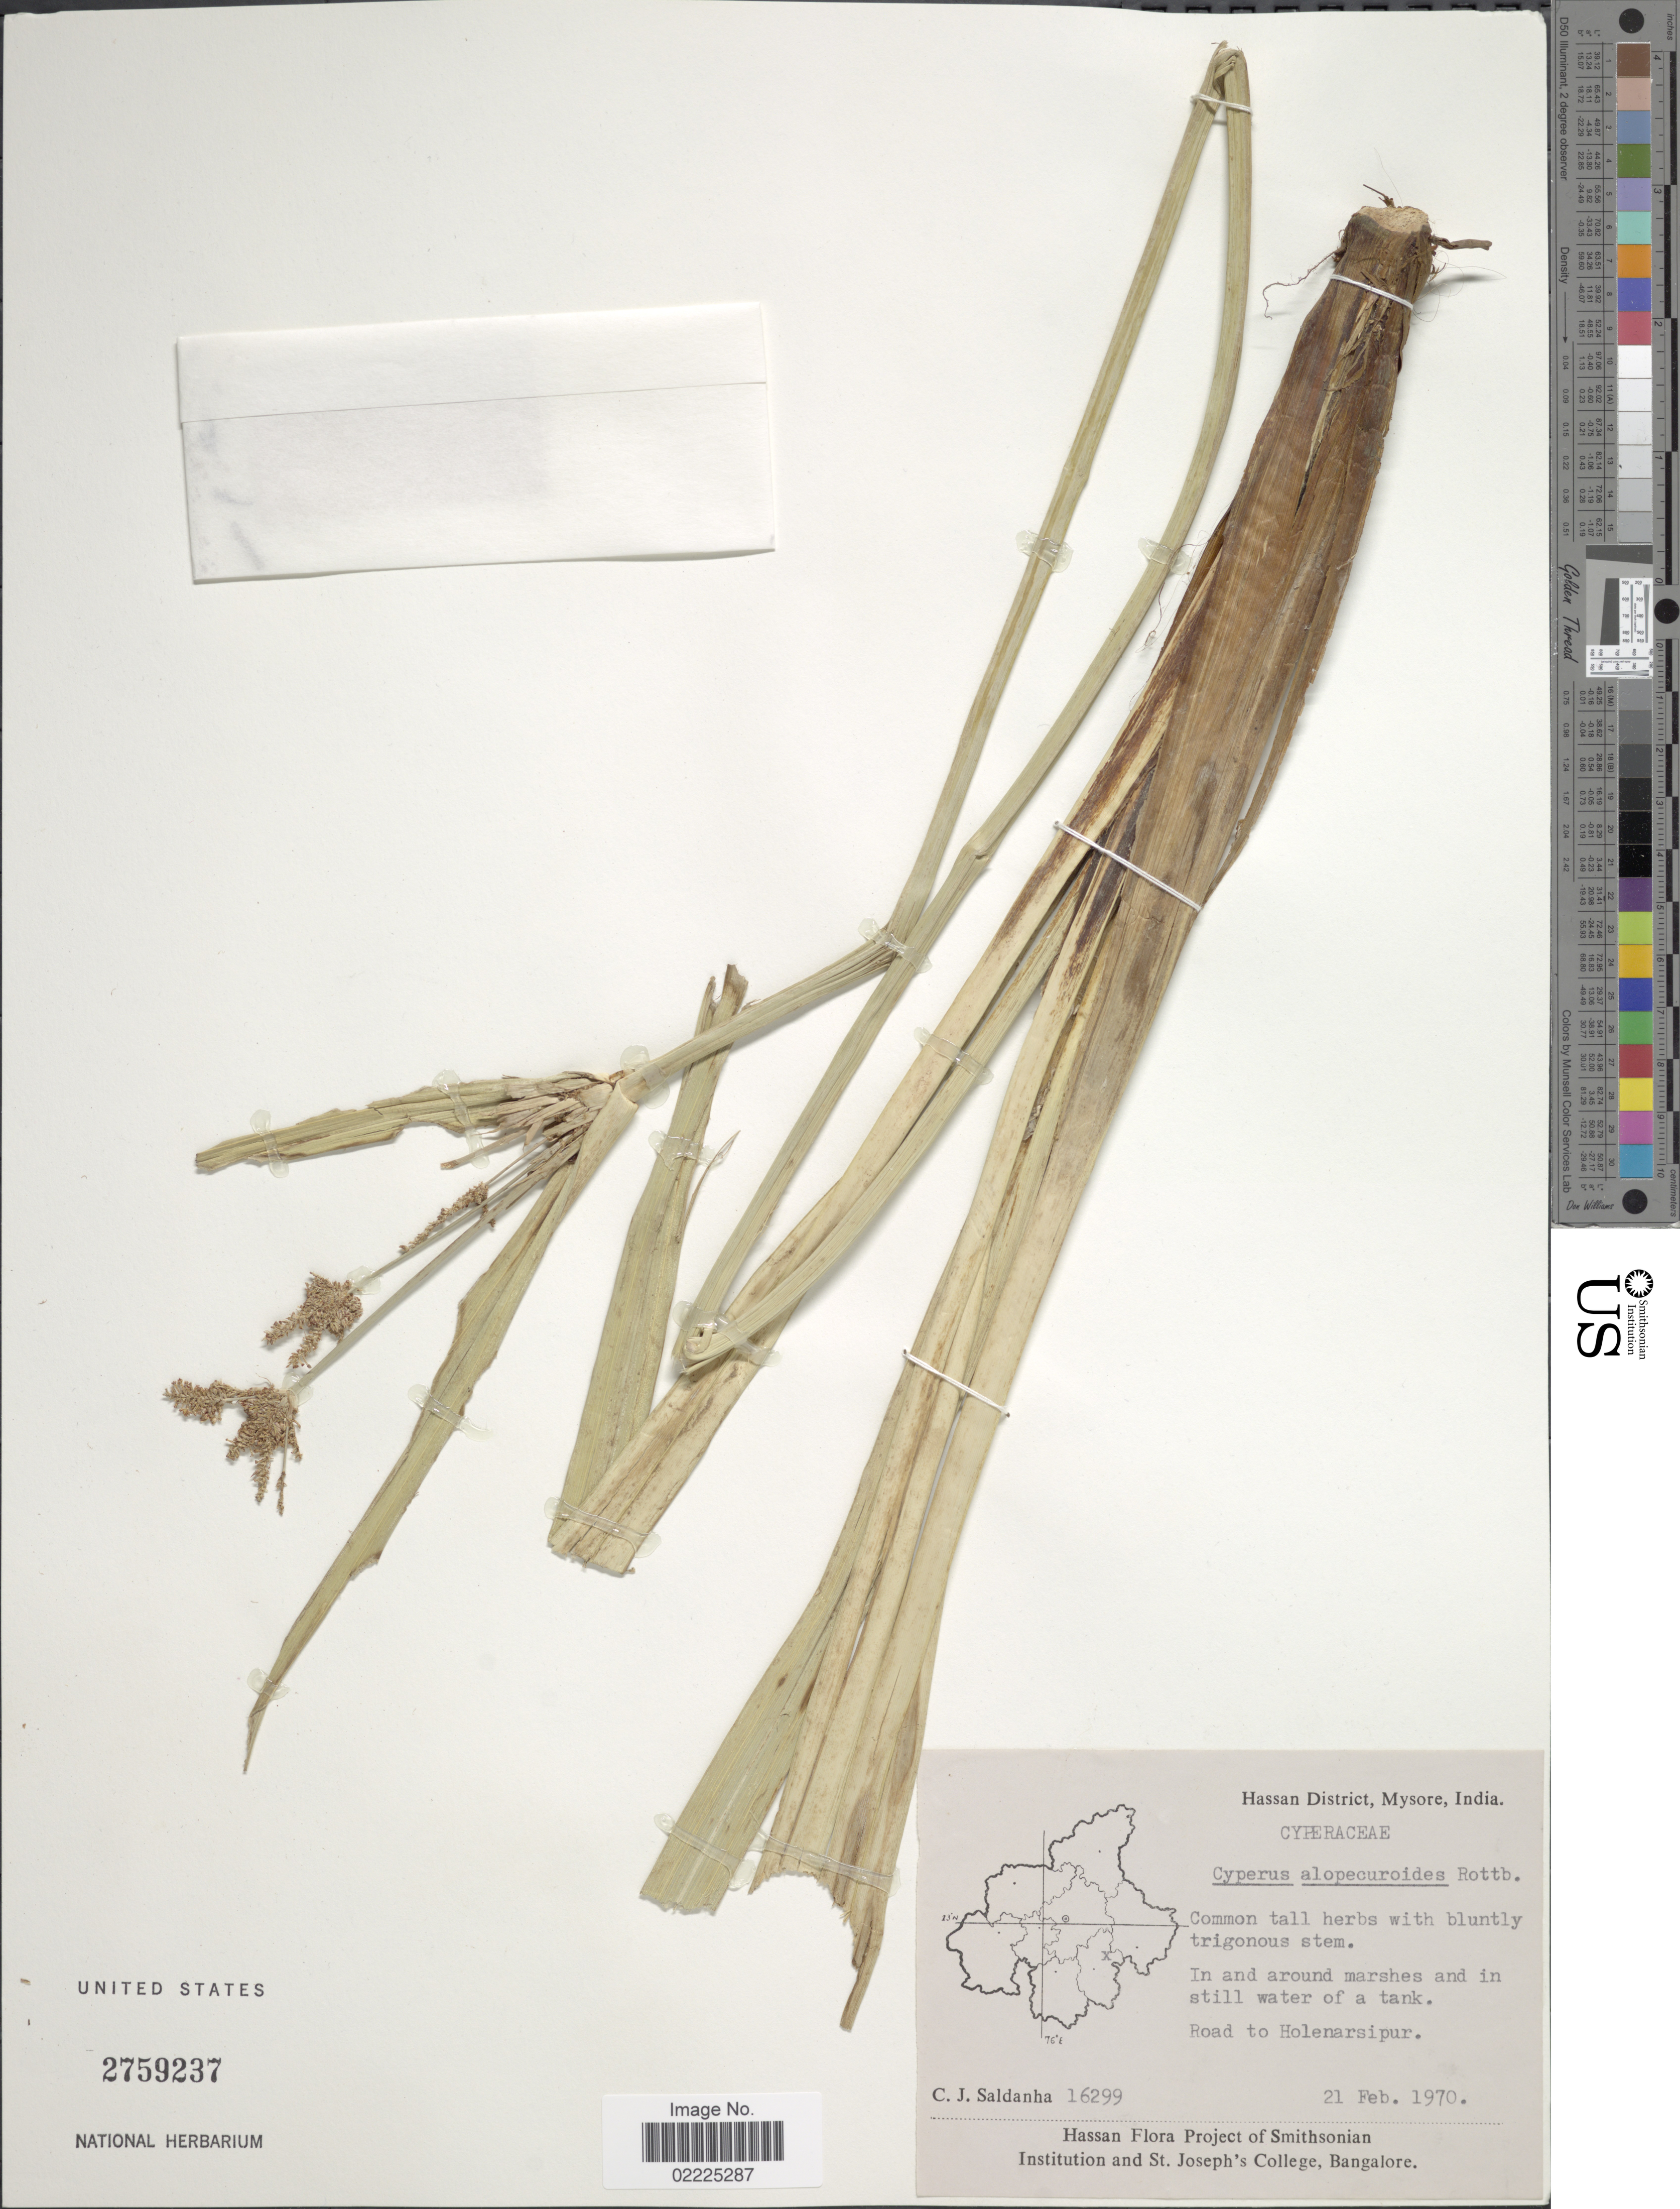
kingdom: Plantae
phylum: Tracheophyta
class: Liliopsida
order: Poales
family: Cyperaceae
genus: Cyperus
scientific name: Cyperus alopecuroides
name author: Rottb.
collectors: C. J. Saldanha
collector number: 16299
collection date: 1970-02-21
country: India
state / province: Karnataka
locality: Hassan District, Mysore, Road to Holenarsipur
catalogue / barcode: US 2759237